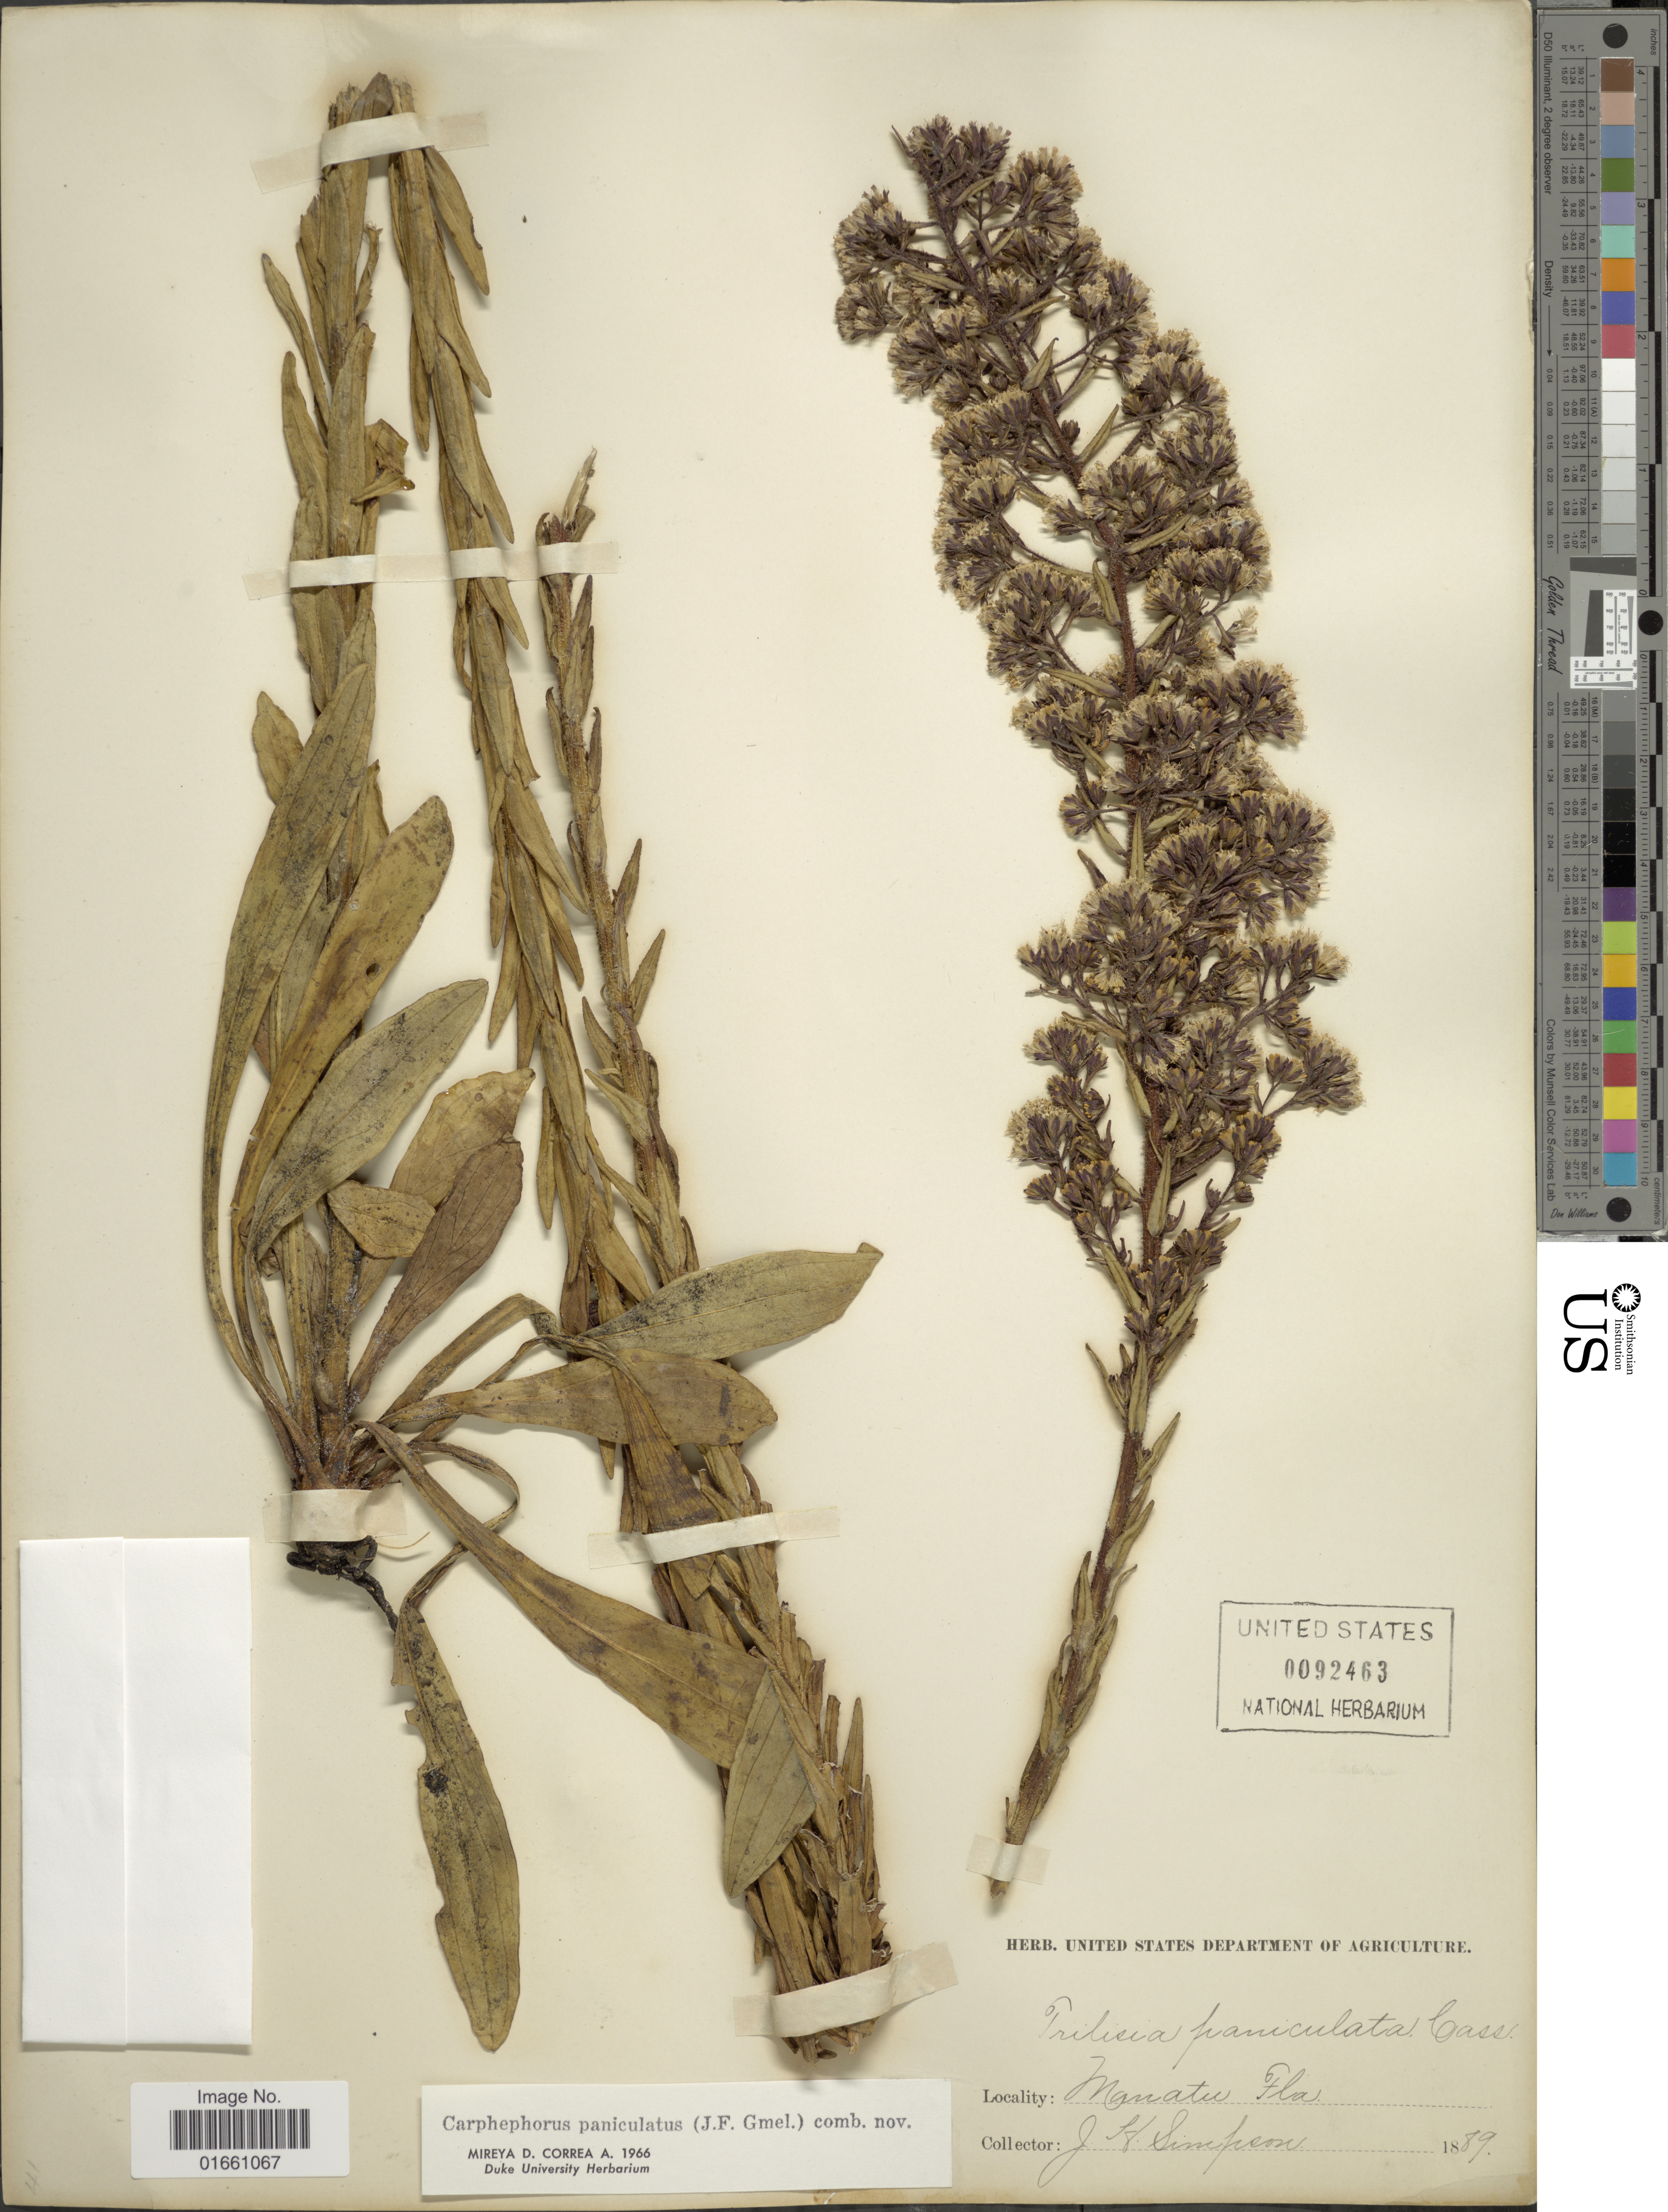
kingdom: Plantae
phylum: Tracheophyta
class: Magnoliopsida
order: Asterales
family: Asteraceae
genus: Trilisa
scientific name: Trilisa paniculata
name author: (J.F. Gmel.) Cass.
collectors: J. H. Simpson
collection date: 1889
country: United States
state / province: Florida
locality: Manatee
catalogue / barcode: US 92463